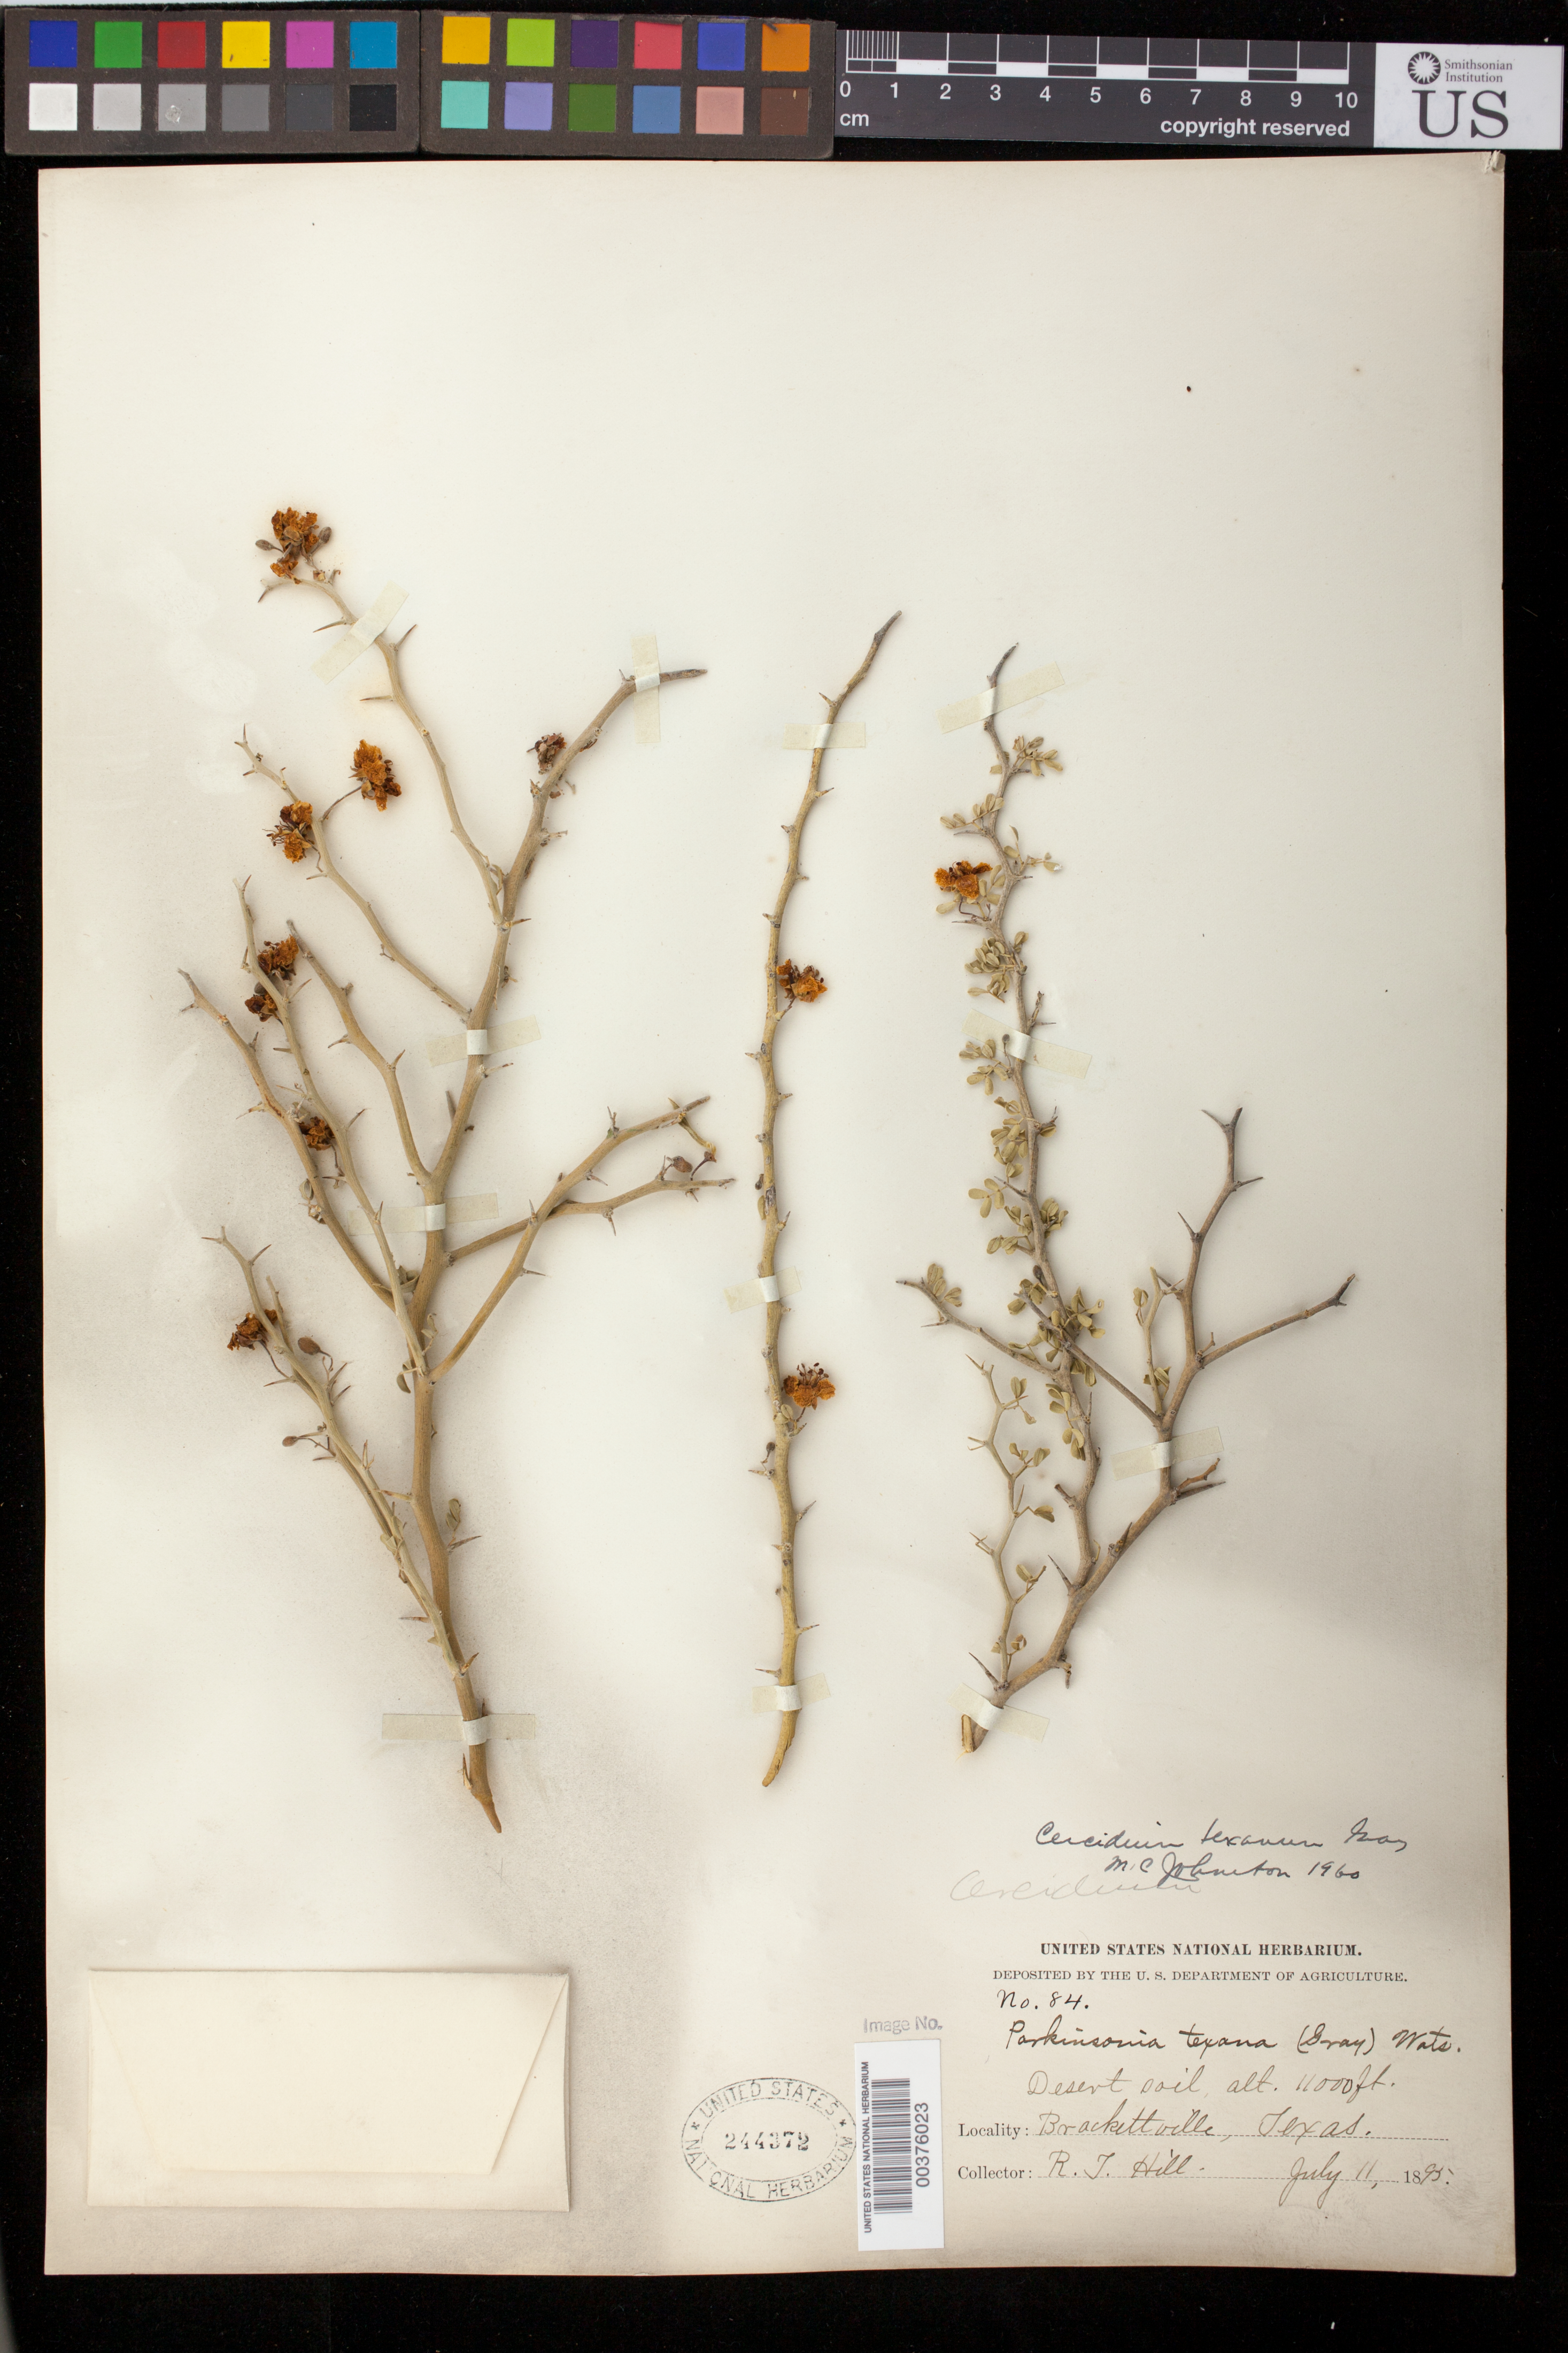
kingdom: Plantae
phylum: Tracheophyta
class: Magnoliopsida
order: Fabales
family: Fabaceae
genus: Parkinsonia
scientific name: Parkinsonia texana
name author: (A. Gray) S. Watson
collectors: R. Hill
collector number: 84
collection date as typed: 11 Jul 1895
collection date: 1895-07-11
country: United States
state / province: Texas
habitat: Desert soil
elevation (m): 335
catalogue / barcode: US 244372